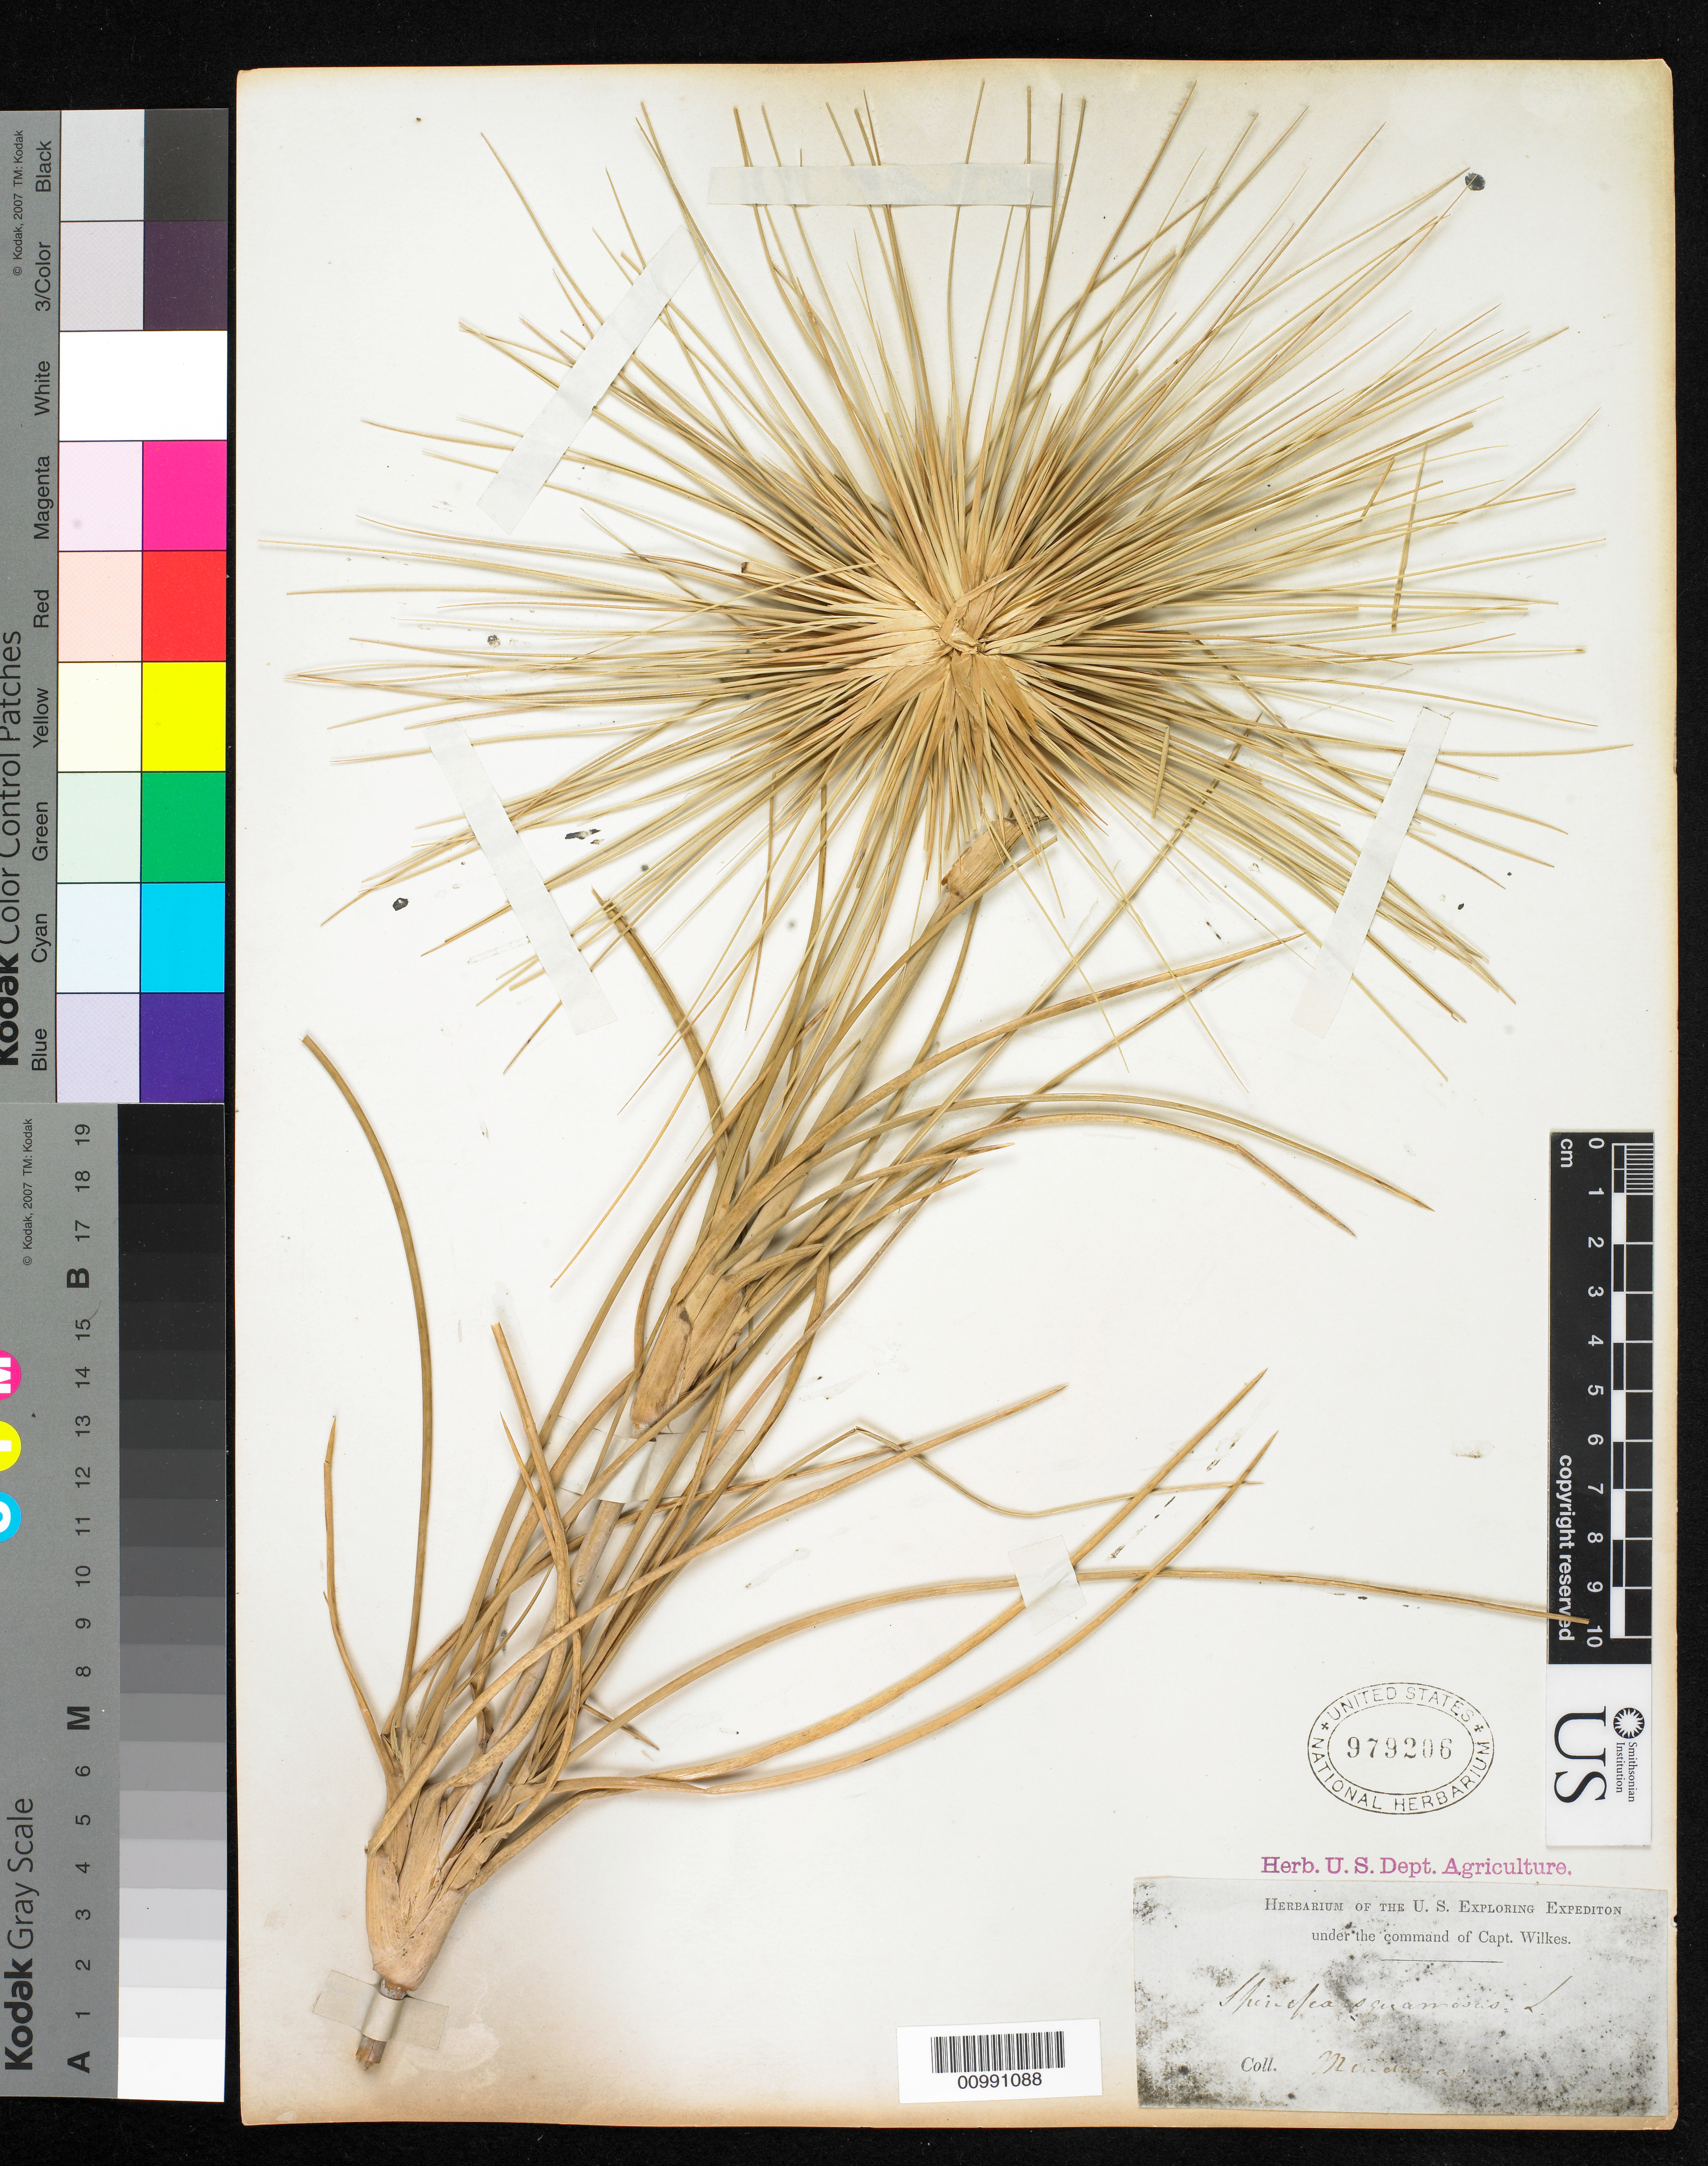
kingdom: Plantae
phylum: Tracheophyta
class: Liliopsida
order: Poales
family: Poaceae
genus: Spinifex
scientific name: Spinifex littoreus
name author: (Burm. f.) Merr.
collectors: Wilkes Explor. Exped.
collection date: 1838/1842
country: Philippines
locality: Mariana Islands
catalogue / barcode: US 979206